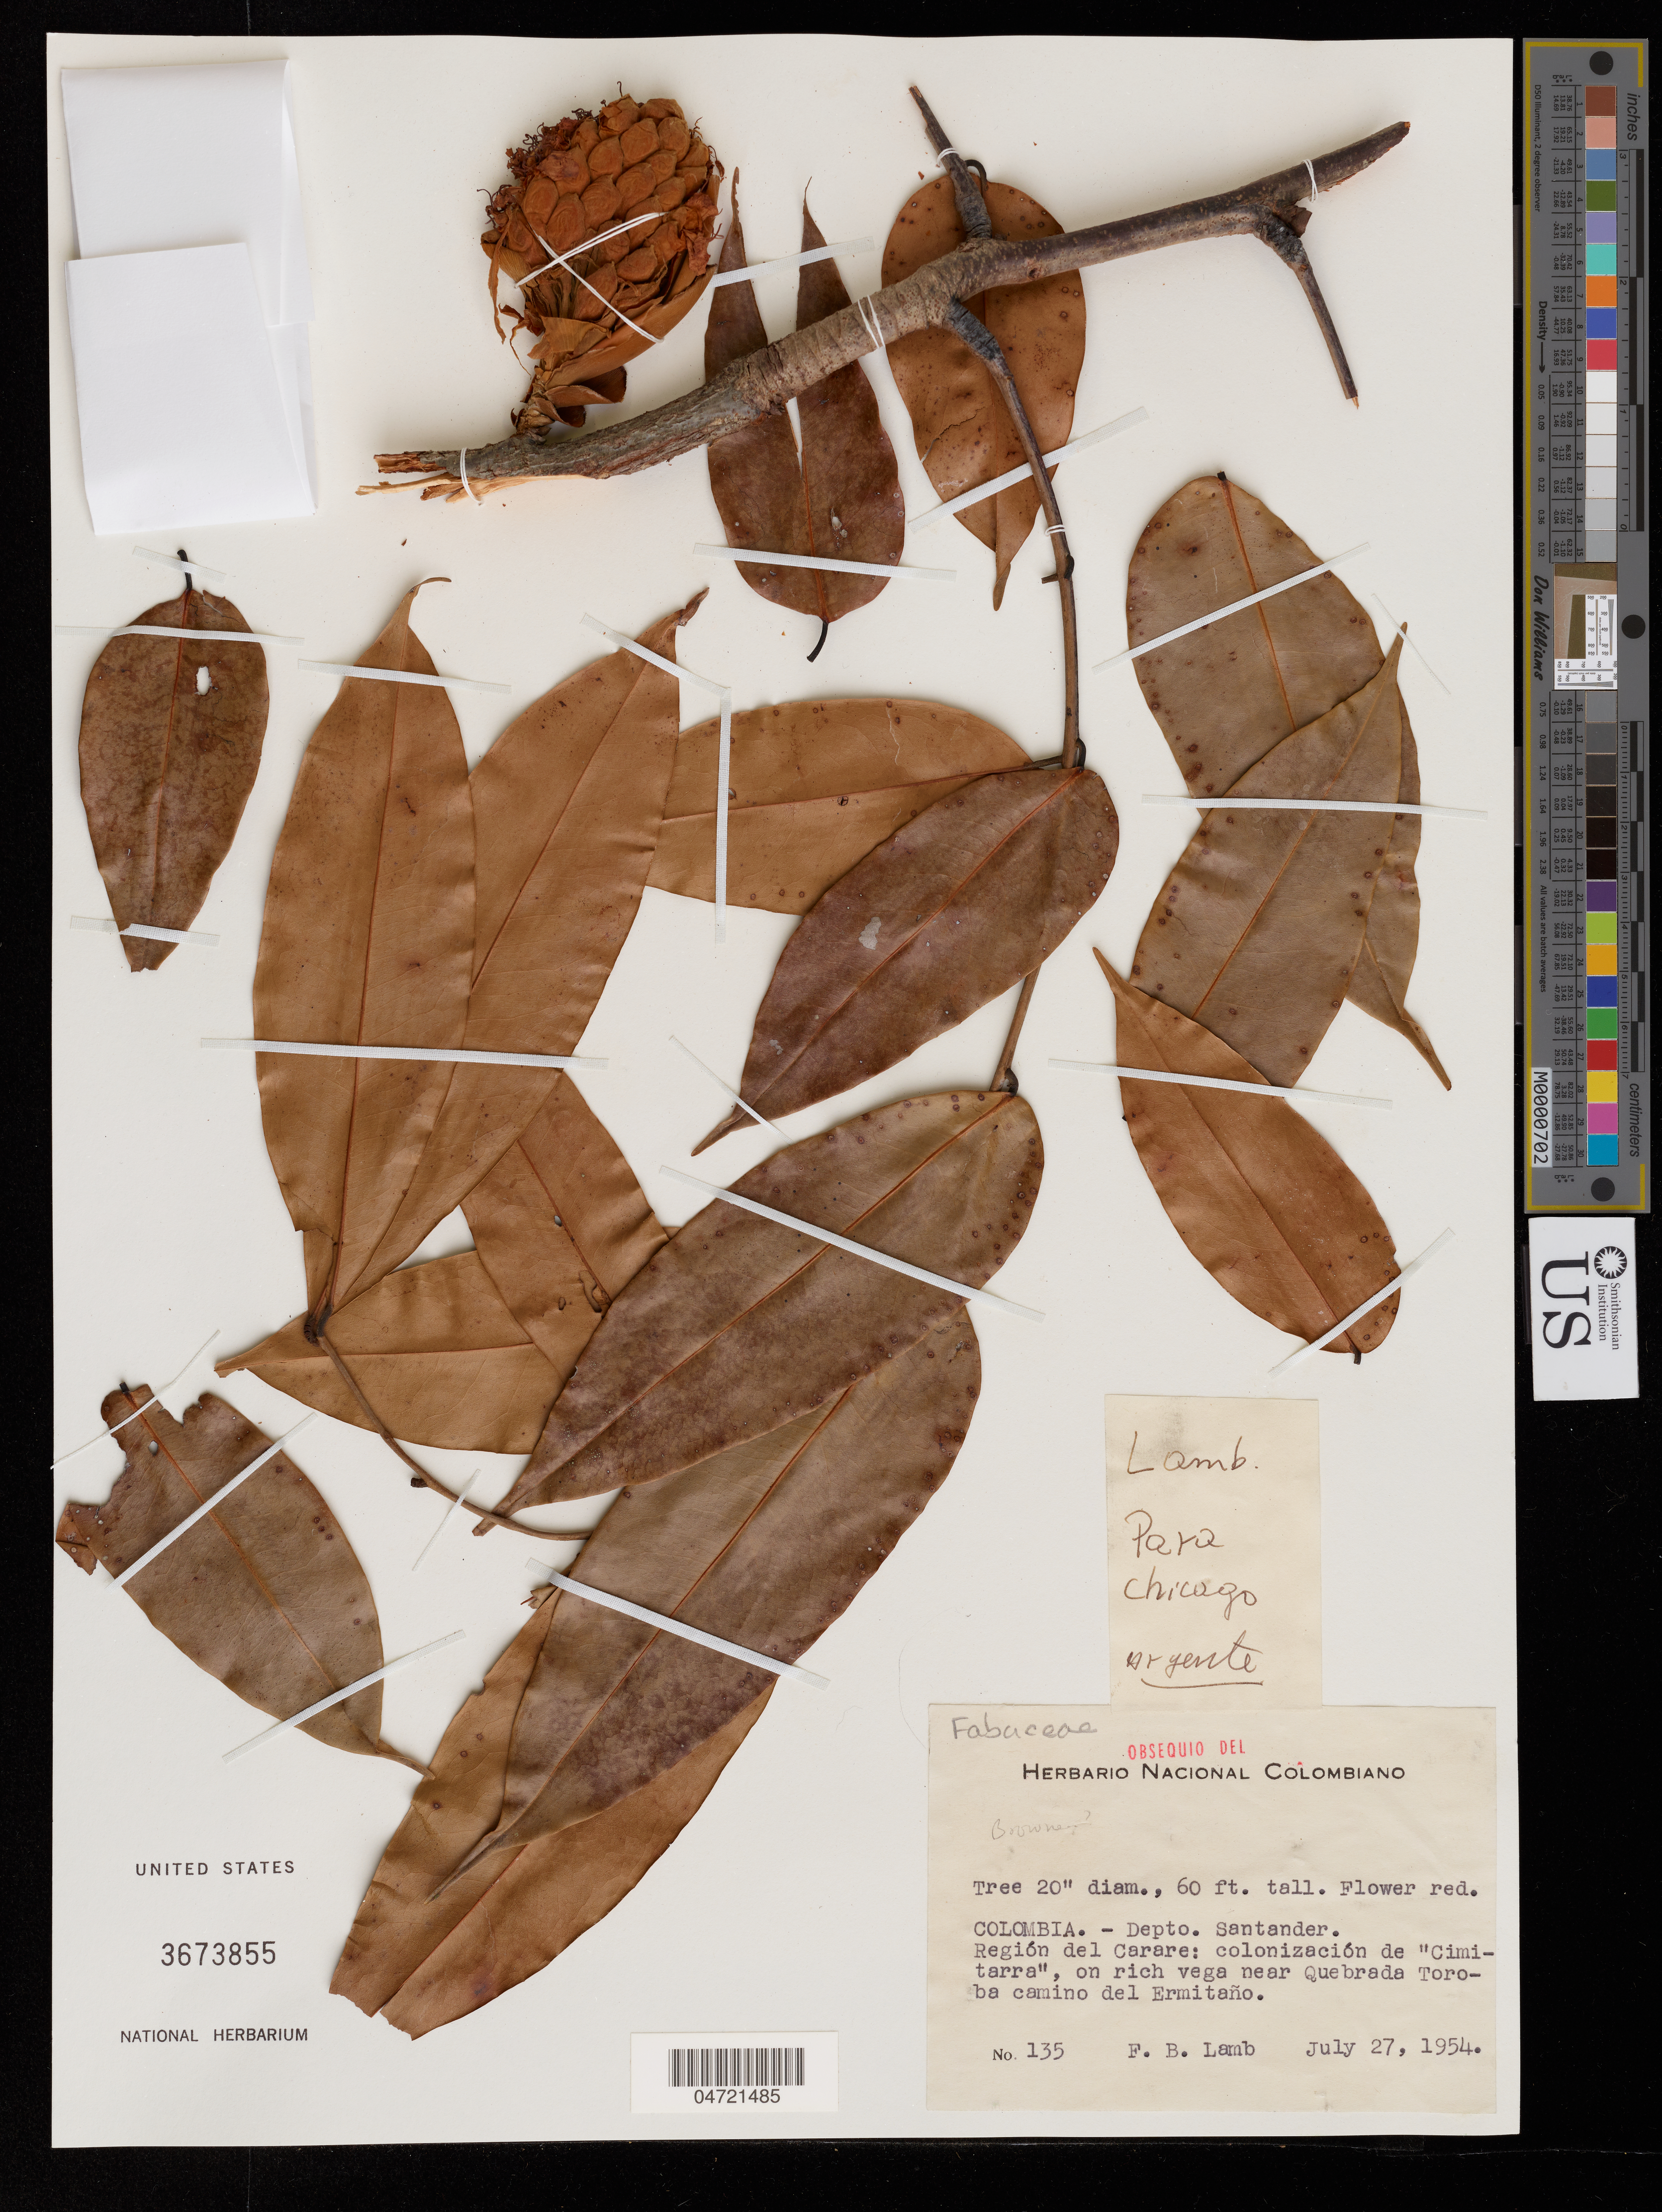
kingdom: Plantae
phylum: Tracheophyta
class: Magnoliopsida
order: Fabales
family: Fabaceae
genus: Brownea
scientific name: Brownea sp.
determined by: Trujillo, A. M.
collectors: F. B. Lamb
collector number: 135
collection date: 1954-07-27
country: Colombia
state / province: Santander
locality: Región del Carare: colonización de "Cimitarra", near Quebrada Toroba camino del Ermitaño.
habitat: on rich vega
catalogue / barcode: US 3673855